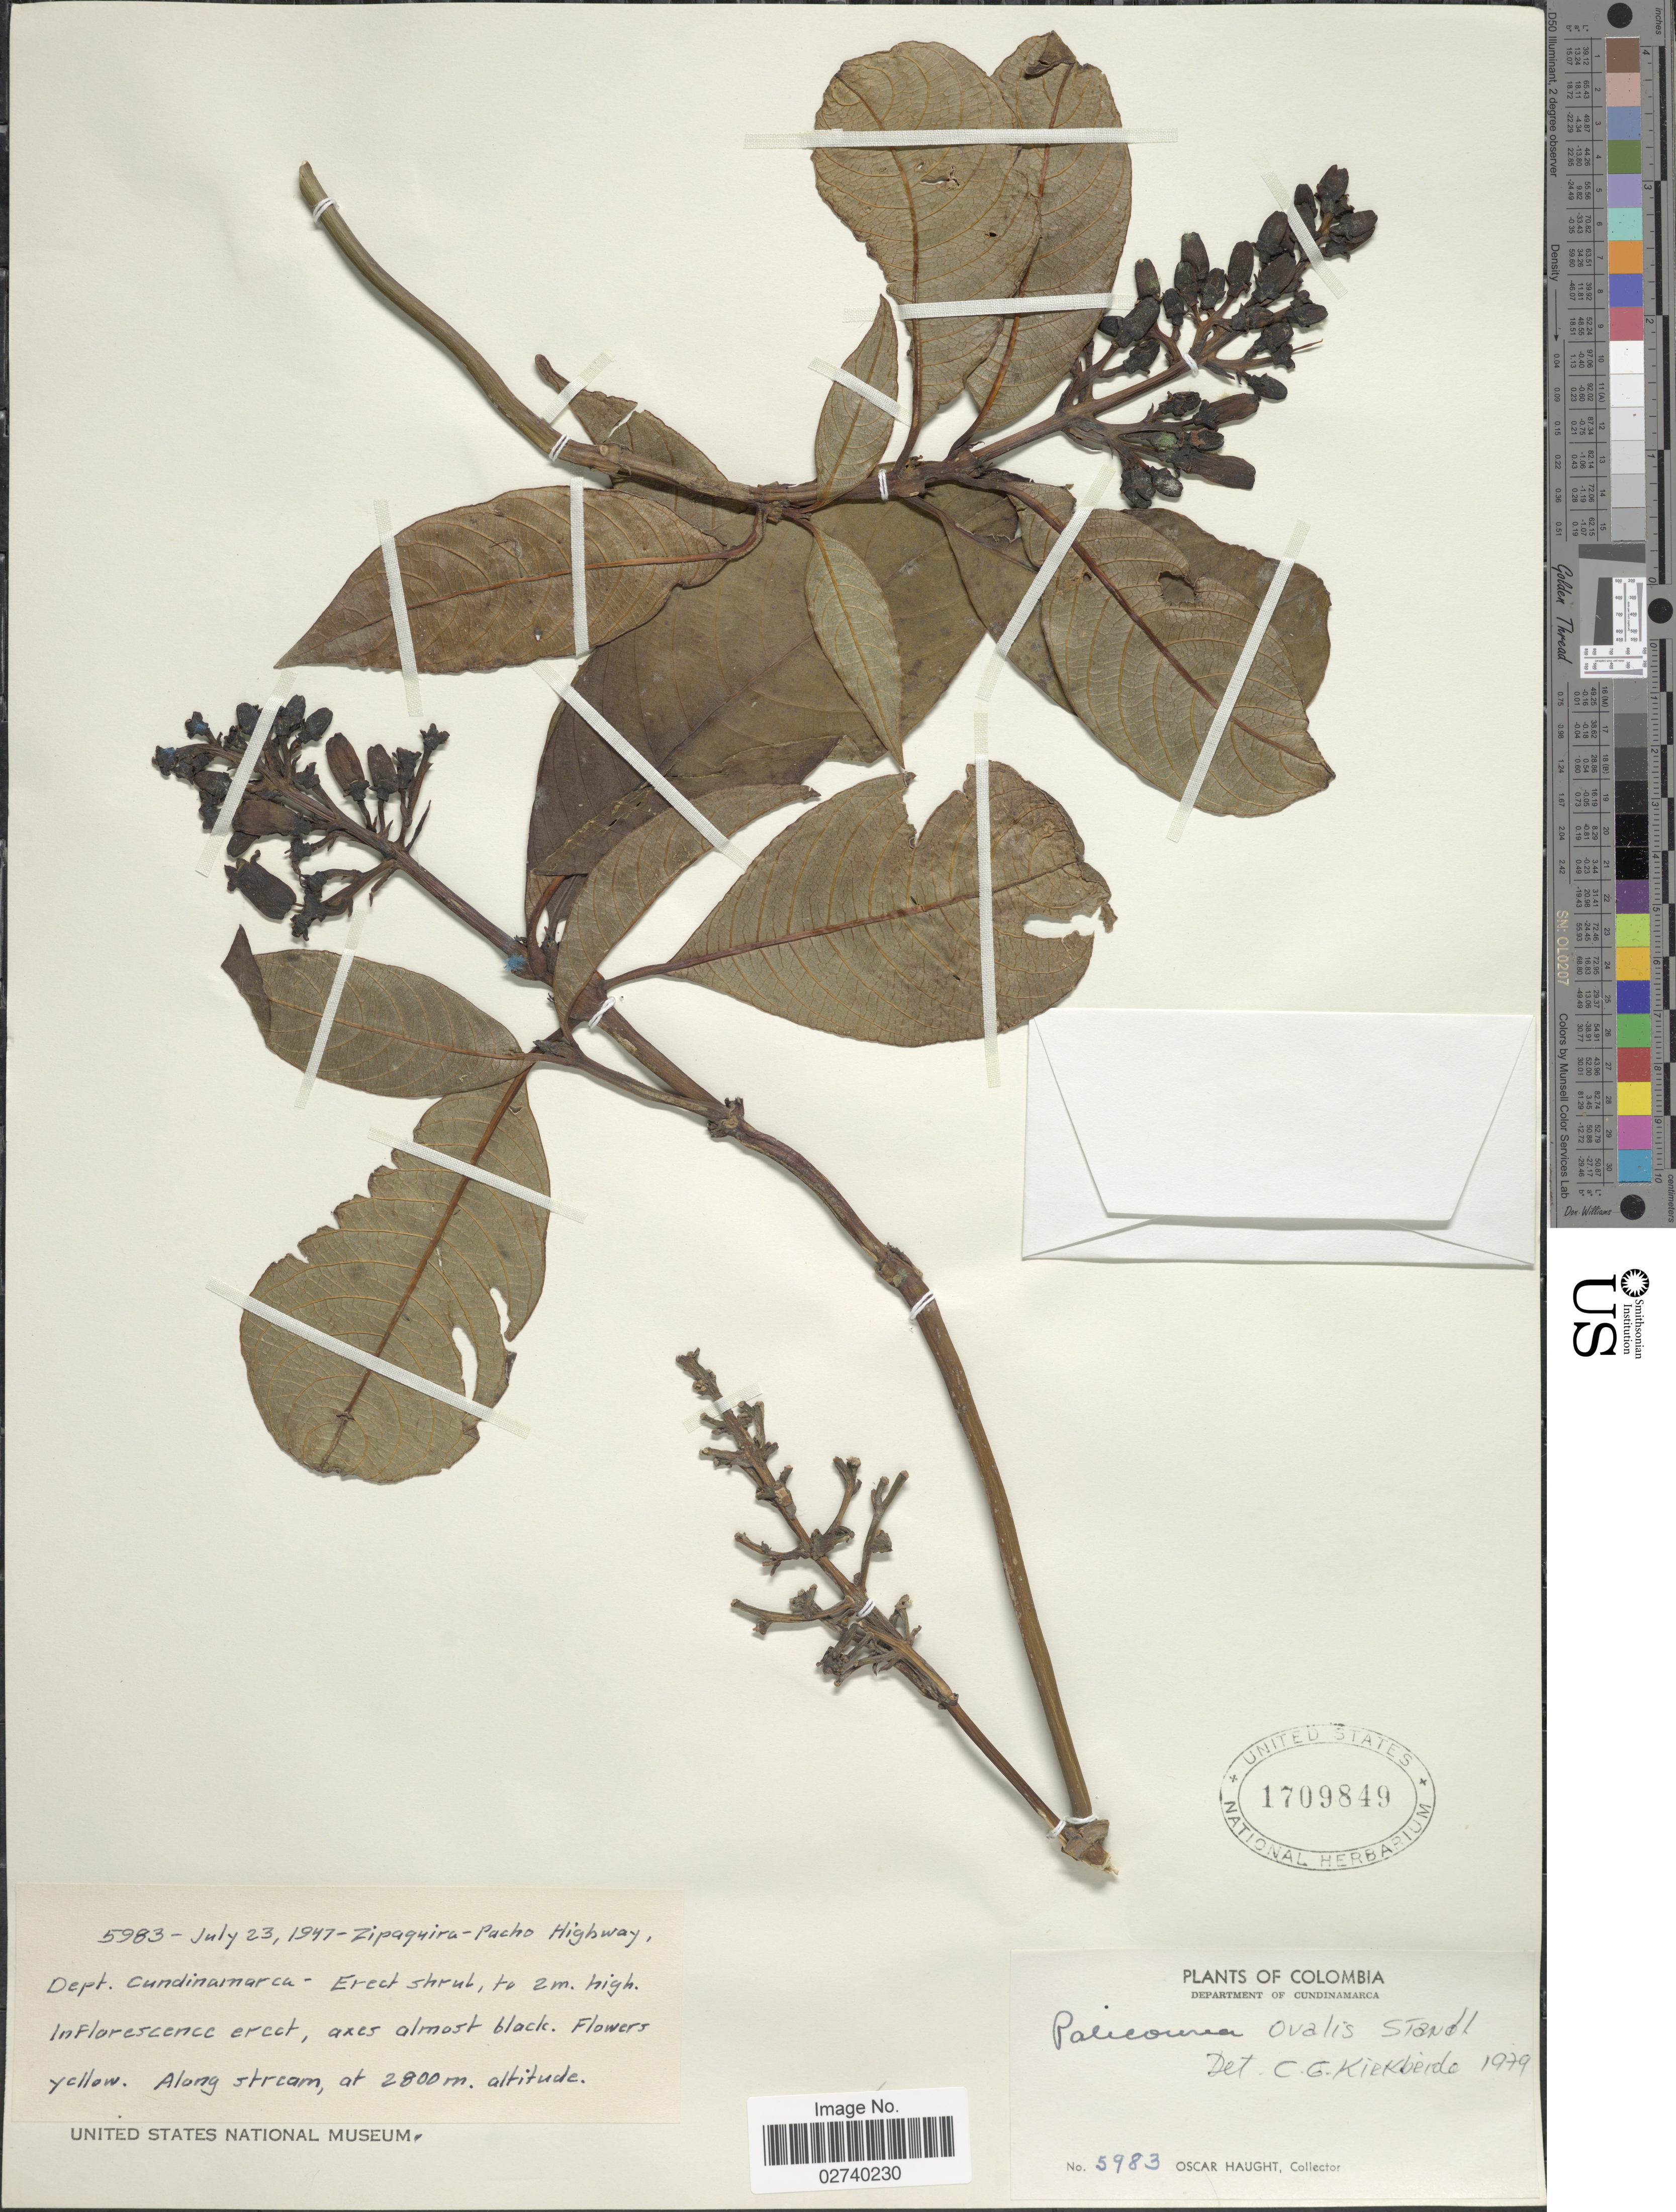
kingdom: Plantae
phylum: Tracheophyta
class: Magnoliopsida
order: Gentianales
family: Rubiaceae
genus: Palicourea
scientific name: Palicourea ovalis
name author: Standl.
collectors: O. Haught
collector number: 5983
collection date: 1947-07-23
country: Colombia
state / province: Cundinamarca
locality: Zipaquira, Pacho Highway, along stream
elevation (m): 2800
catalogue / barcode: US 1709849